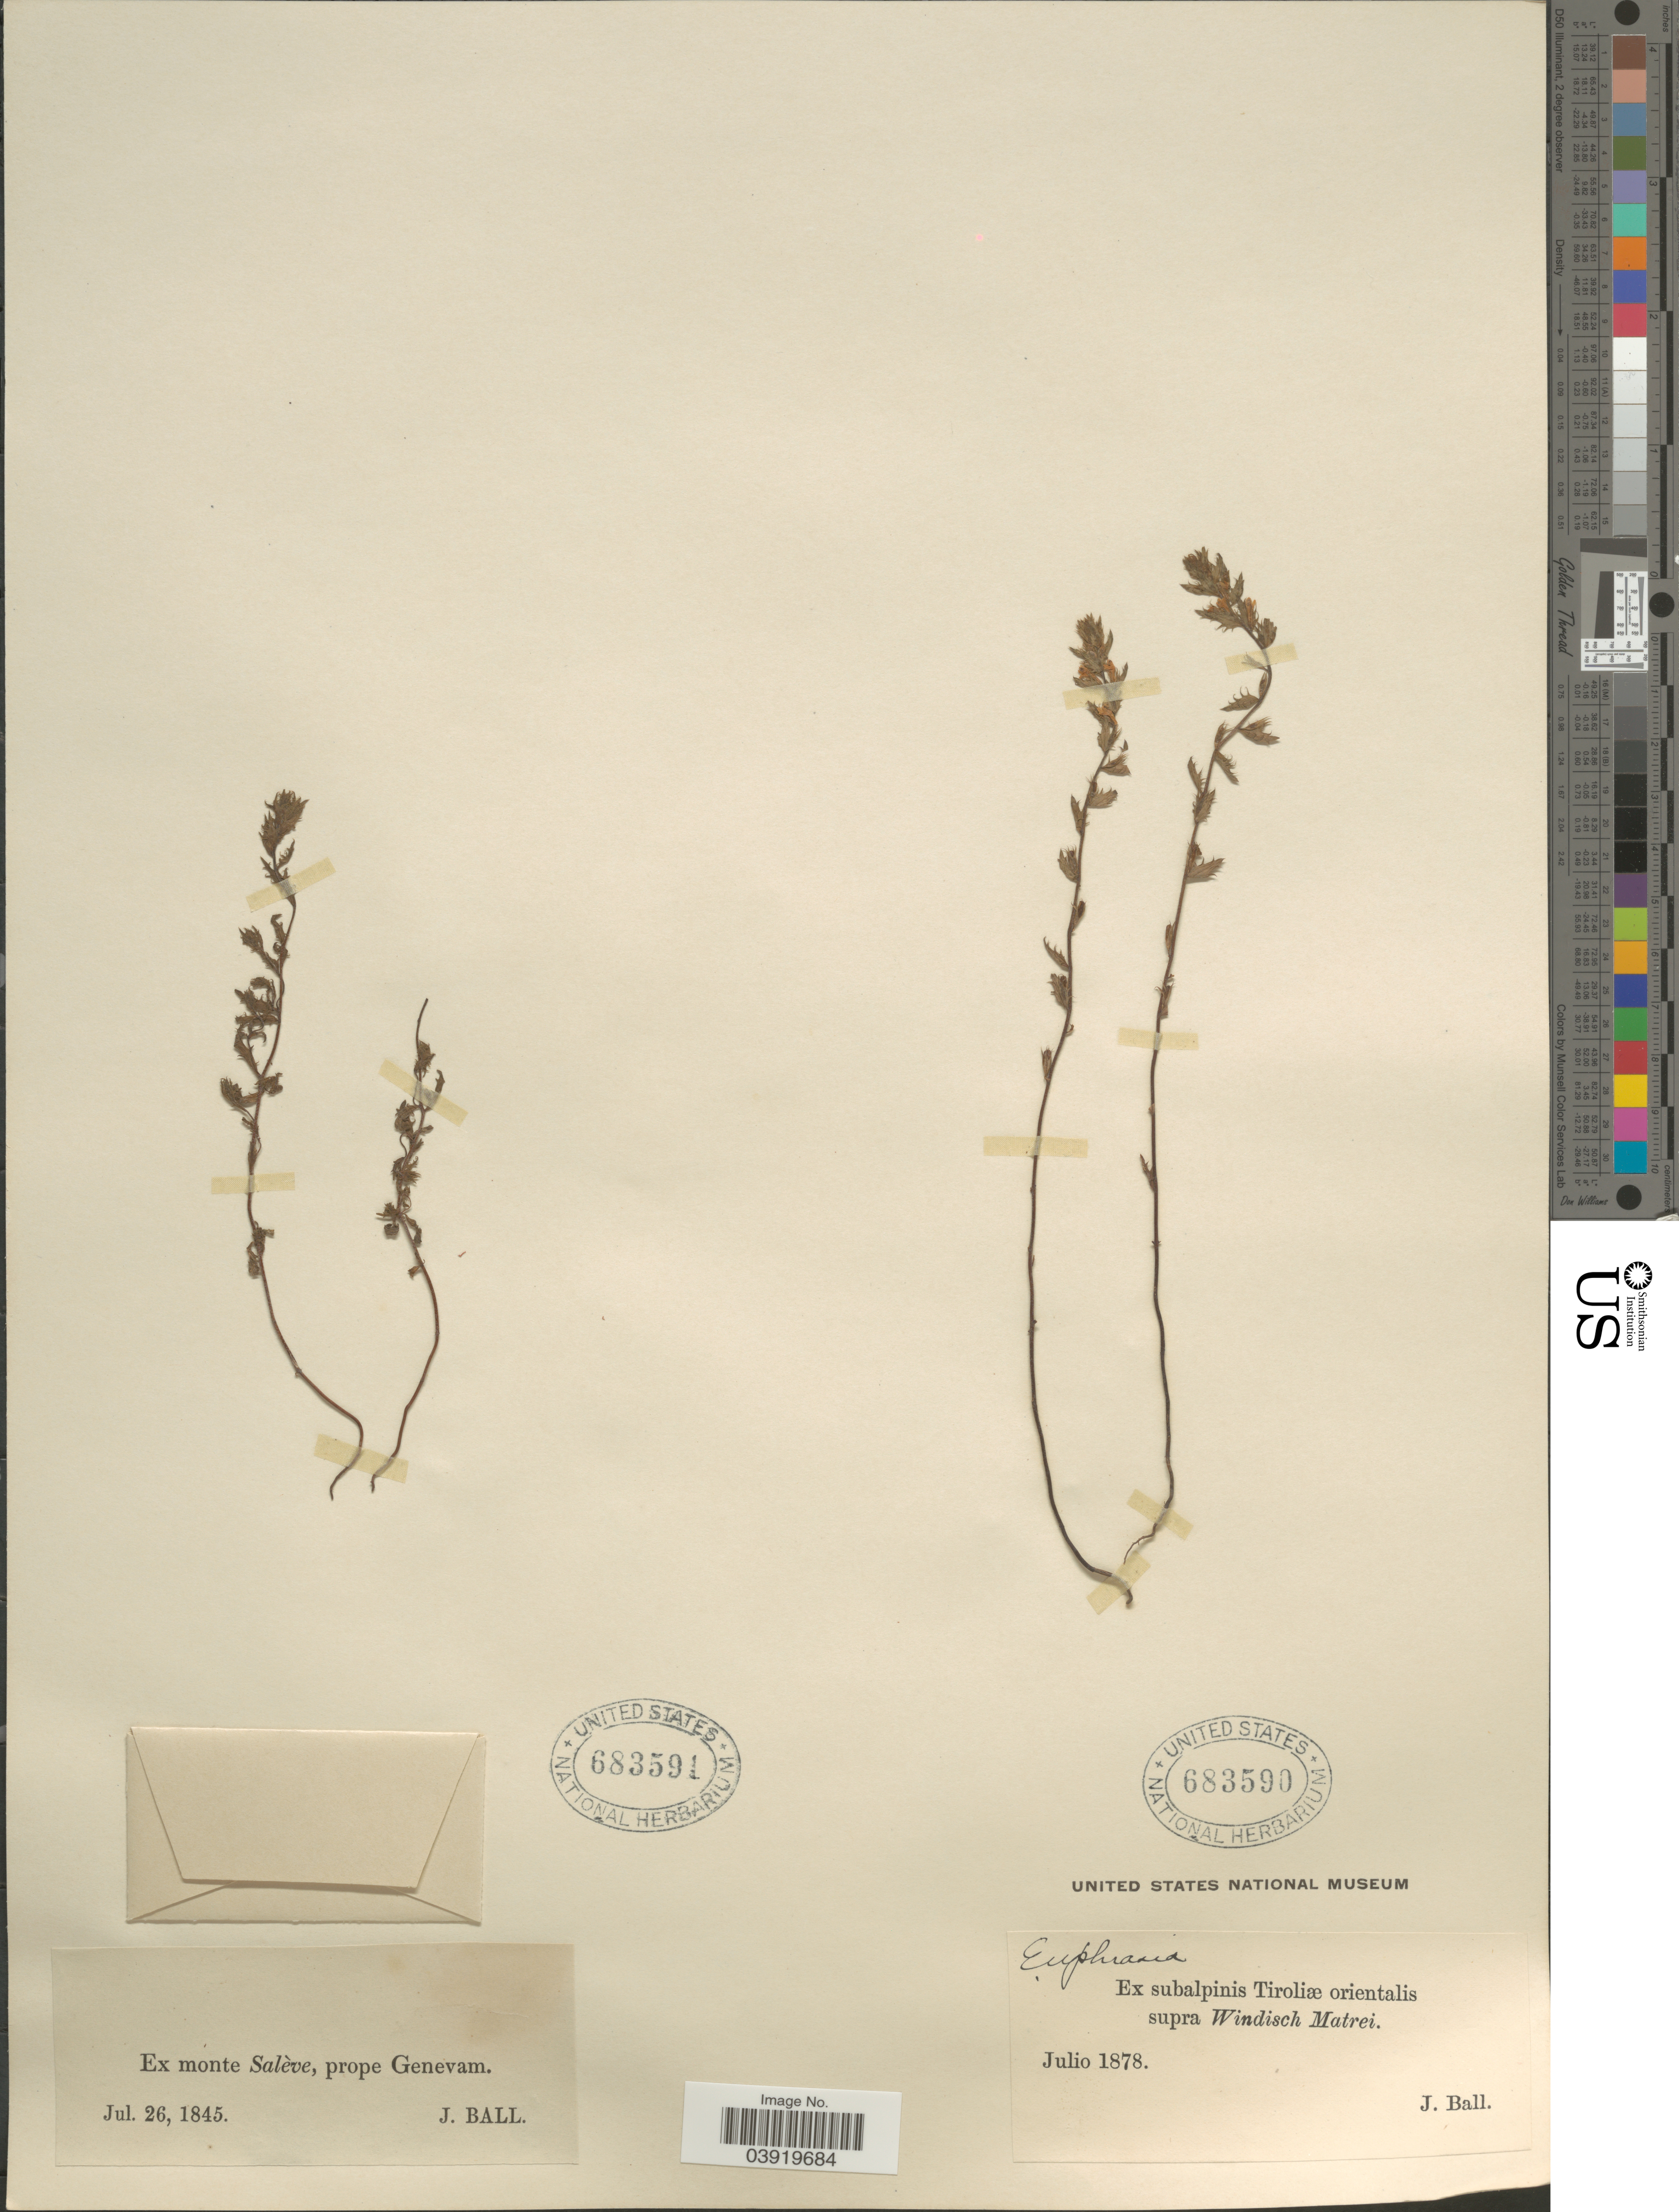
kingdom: Plantae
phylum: Tracheophyta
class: Magnoliopsida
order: Lamiales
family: Orobanchaceae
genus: Euphrasia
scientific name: Euphrasia sp.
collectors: J. Ball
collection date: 1878-07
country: Austria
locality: Ex subalpinis Tiroliæ orientalis supra Windish Matrei.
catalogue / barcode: US 683590